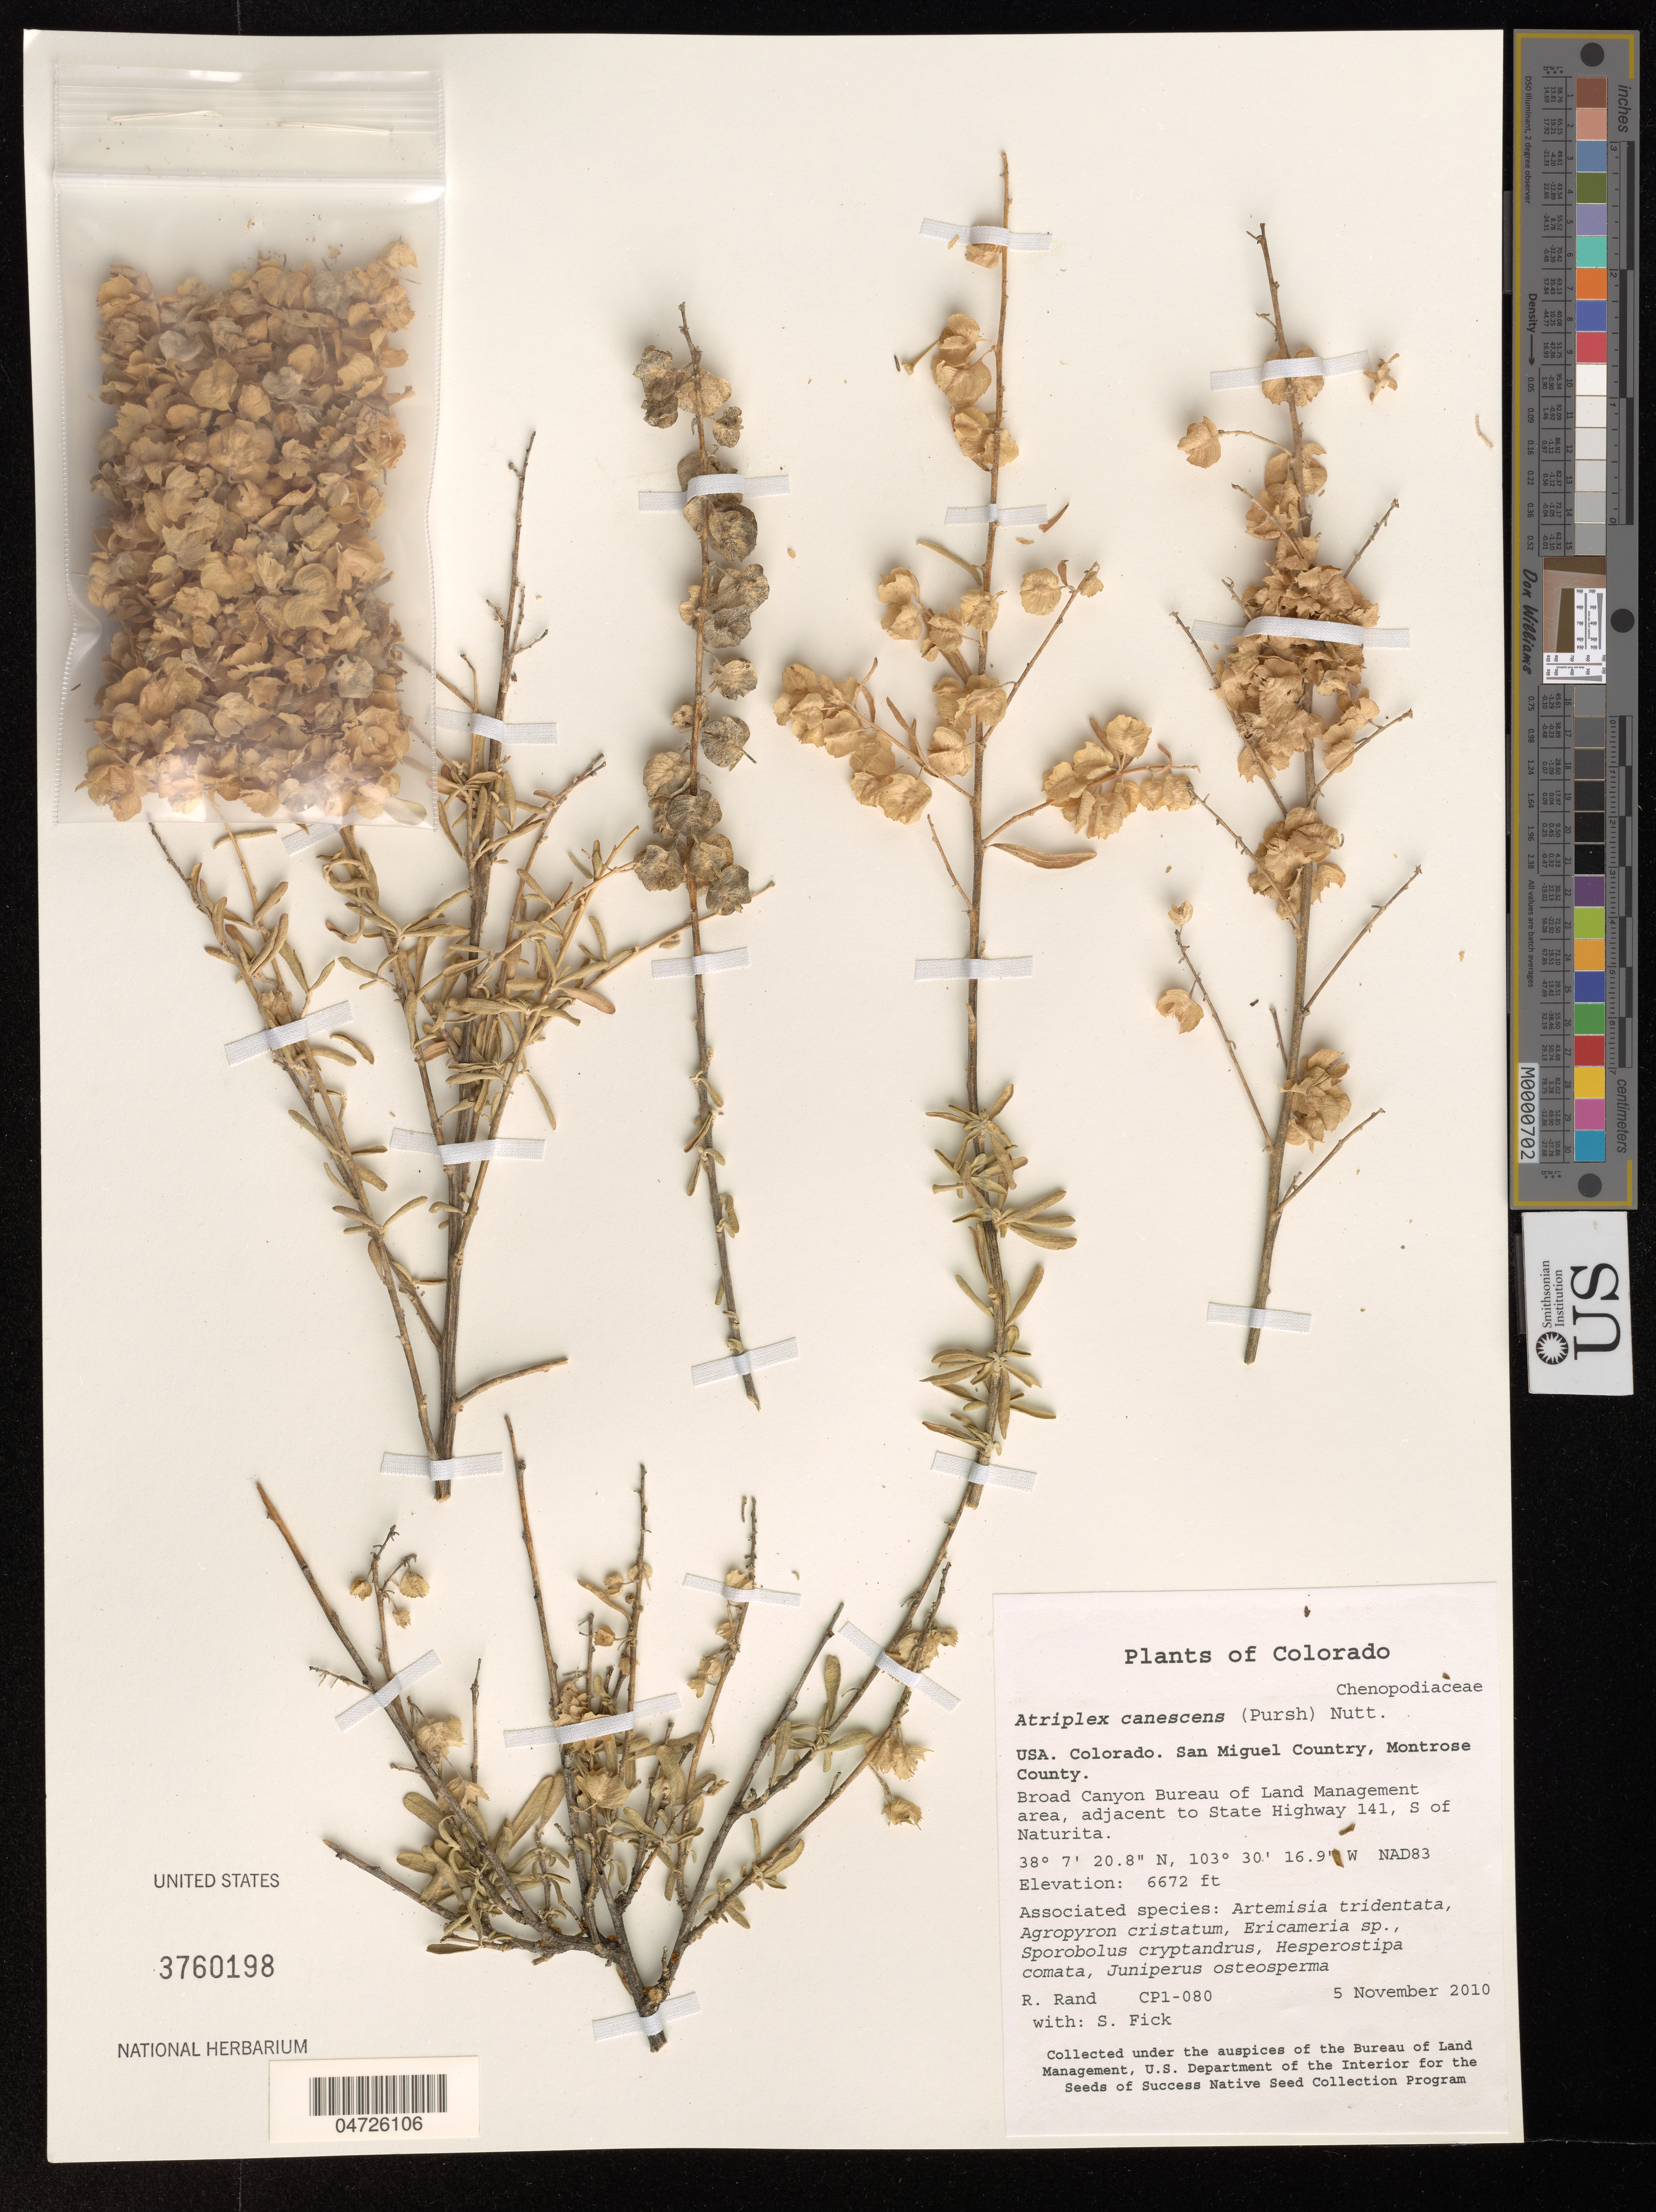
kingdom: Plantae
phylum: Tracheophyta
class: Magnoliopsida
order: Caryophyllales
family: Amaranthaceae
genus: Atriplex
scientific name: Atriplex canescens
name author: (Pursh) Nutt.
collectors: R. Rand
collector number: CP1-080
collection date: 2010-11-05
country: United States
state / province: Colorado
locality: San Miguel County, Montrose County. Broad Canyon Bureau of Land Management area, adjacent to State Highway 141, S of Naturita. NAD83.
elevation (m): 2034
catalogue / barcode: US 3760198